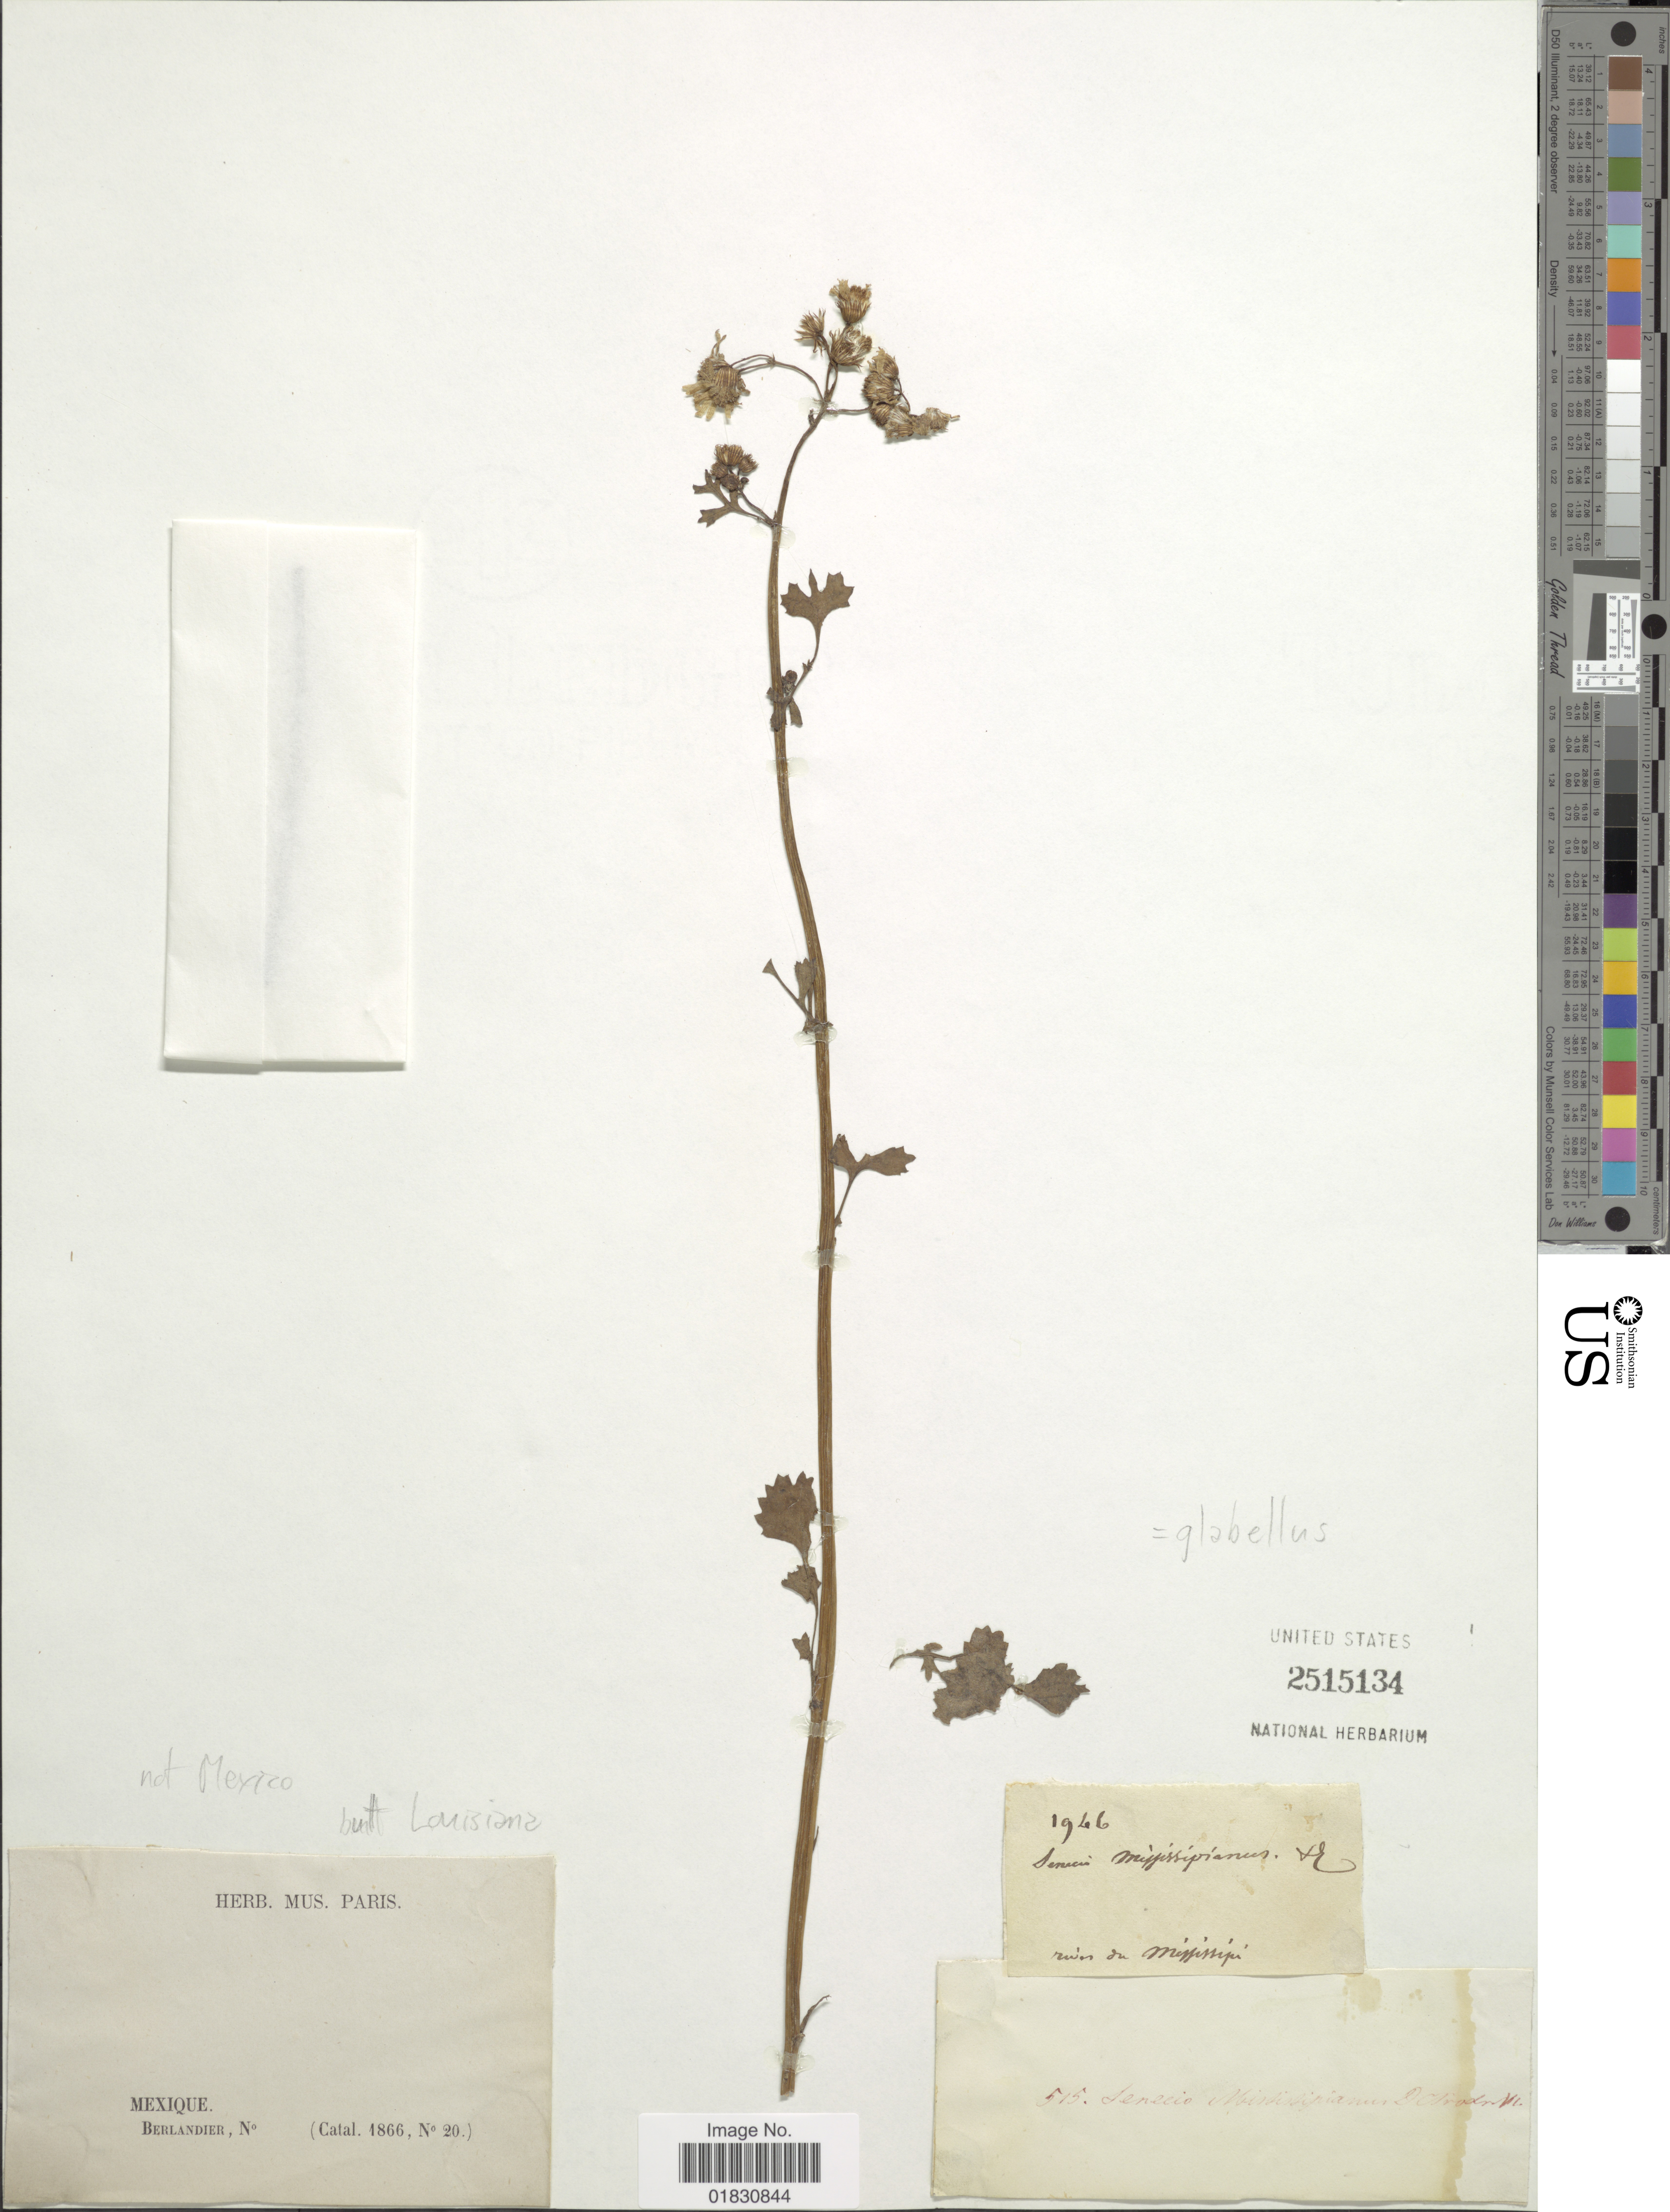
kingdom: Plantae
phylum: Tracheophyta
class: Magnoliopsida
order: Asterales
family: Asteraceae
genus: Packera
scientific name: Packera glabella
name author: (Poir.) C. Jeffrey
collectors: J. L. Berlandier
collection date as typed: s.d.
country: United States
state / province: Louisiana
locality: River du Mississippi (Label gives Mexico, River du Mississip as locality)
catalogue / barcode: US 2515134